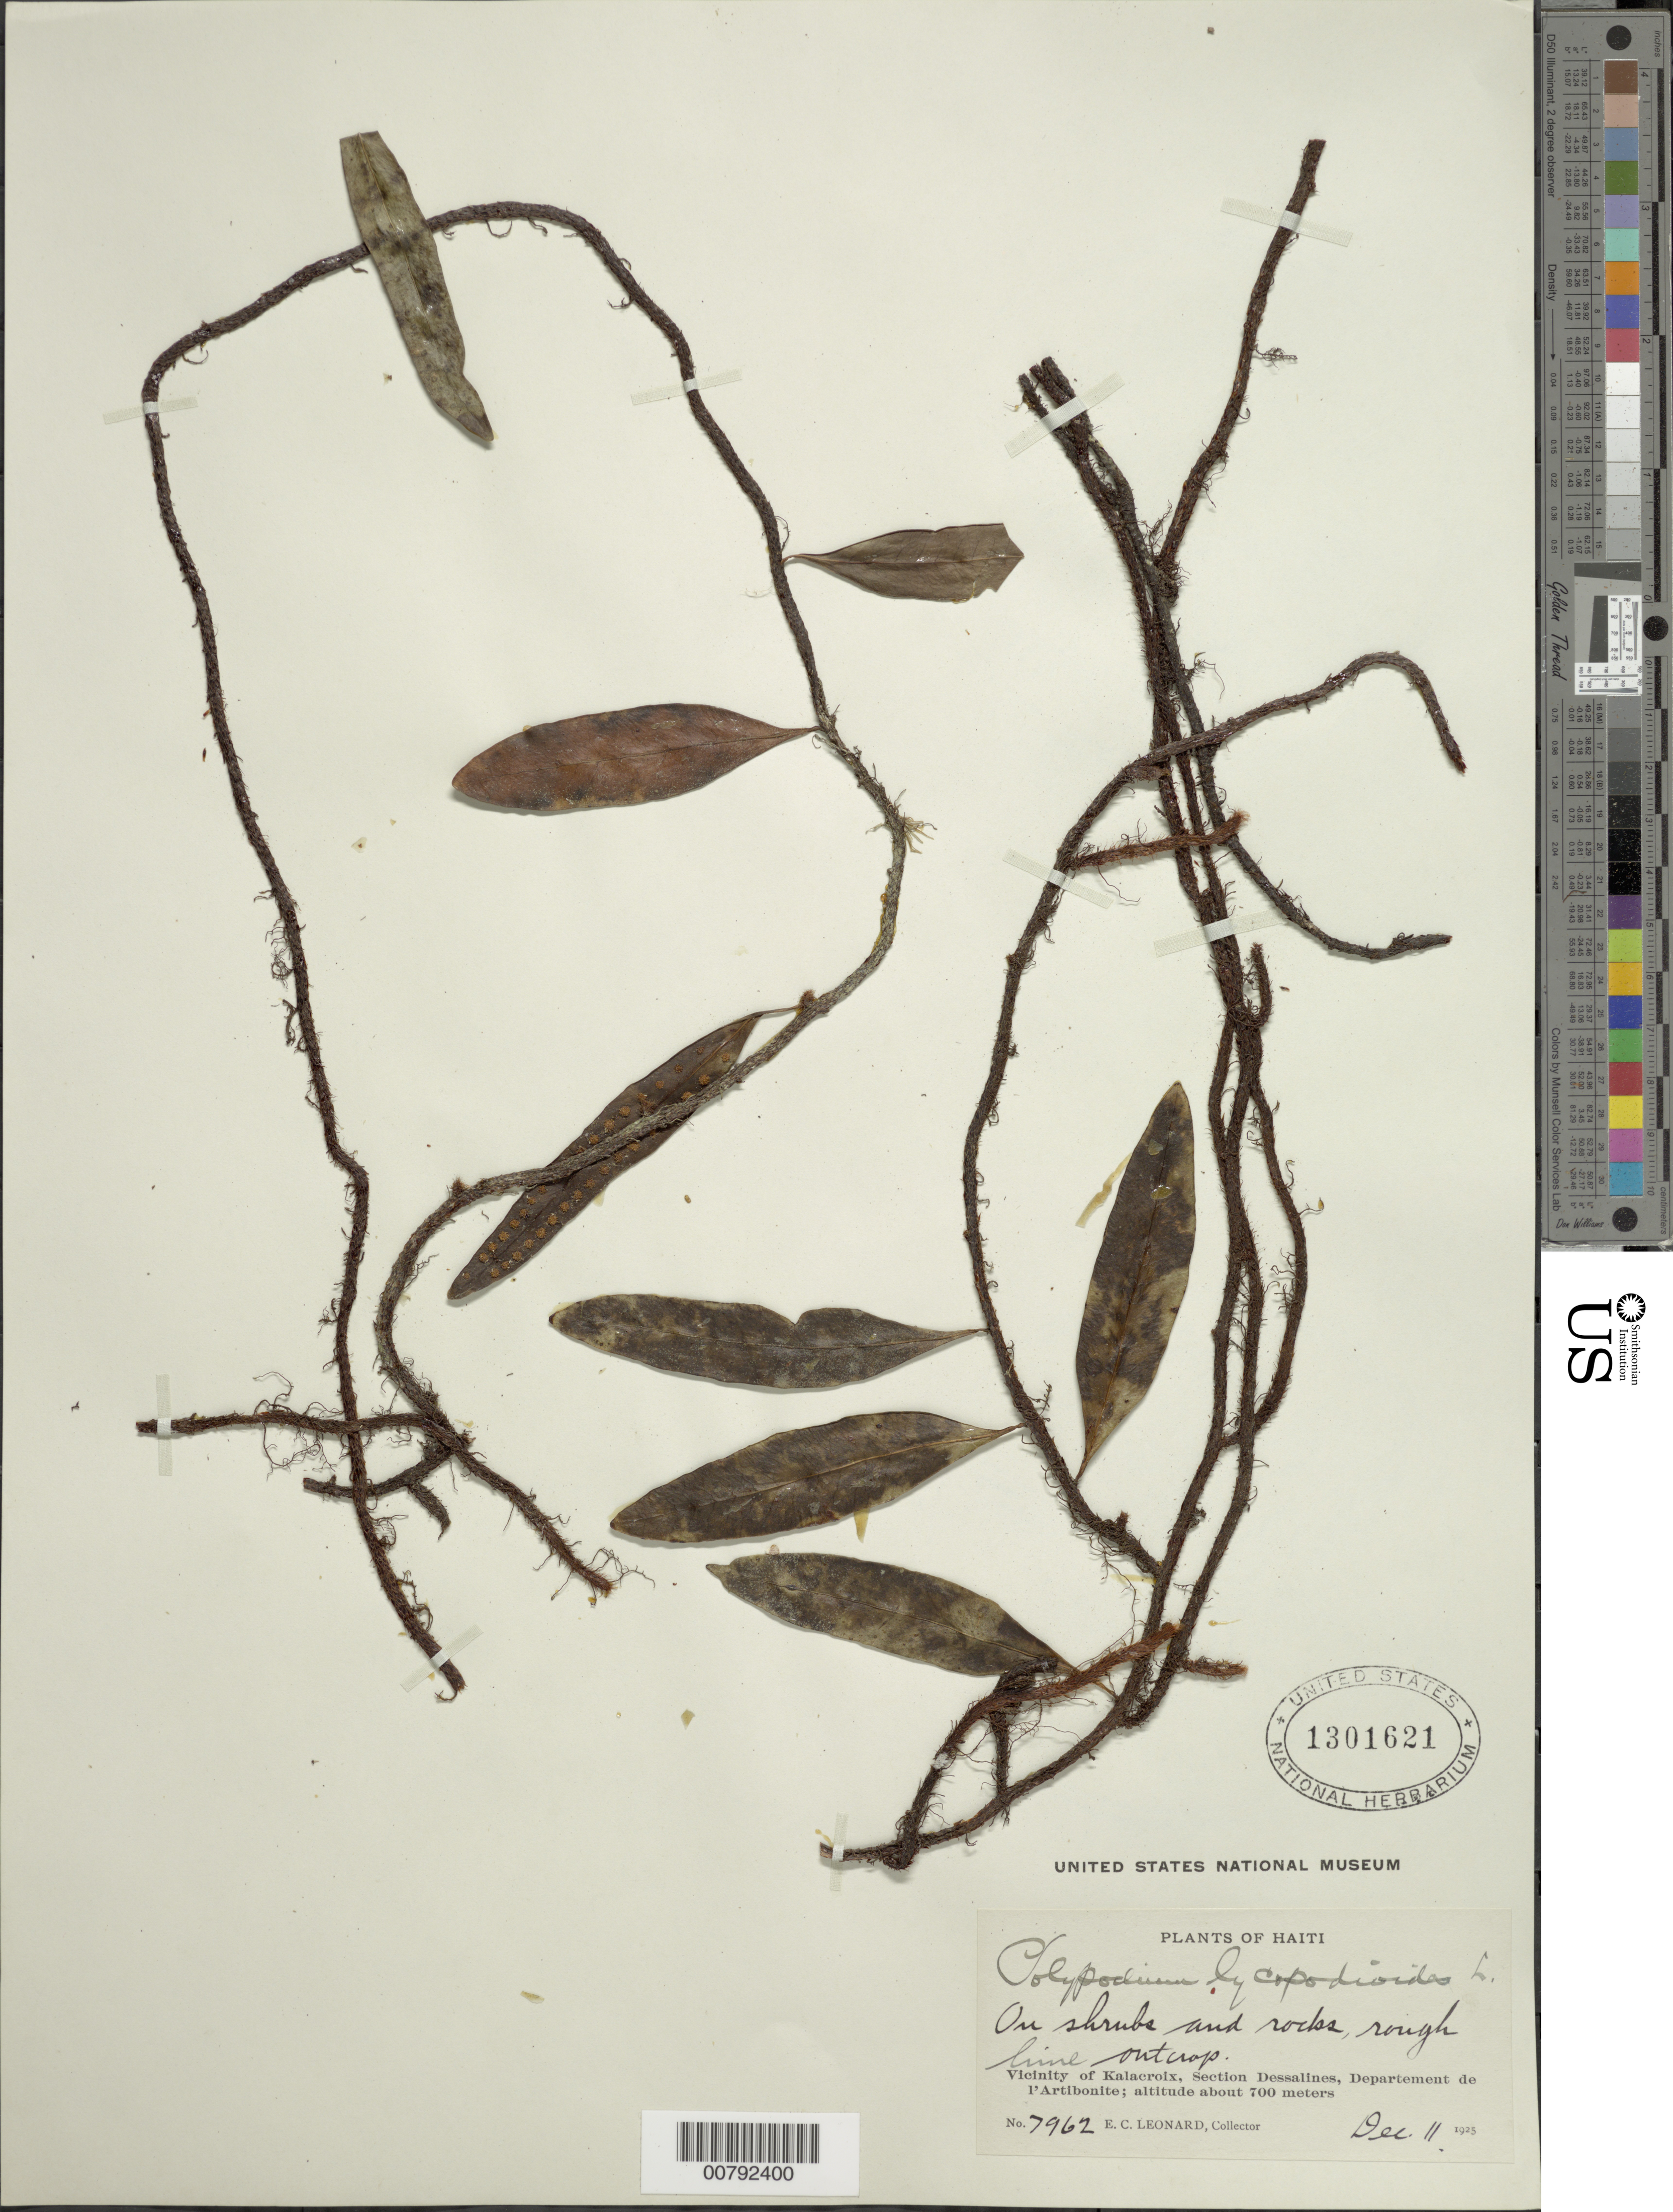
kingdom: Plantae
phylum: Tracheophyta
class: Polypodiopsida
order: Polypodiales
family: Polypodiaceae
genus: Microgramma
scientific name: Microgramma lycopodioides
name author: (L.) Copel.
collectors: E. C. Leonard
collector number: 7962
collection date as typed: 11 Dec 1925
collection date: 1925-12-11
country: Haiti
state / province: Artibonite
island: Hispaniola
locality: Kalacroix vicinity, Section Dessalines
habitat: Rough lime outcrop, on shrubs and rocks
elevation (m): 700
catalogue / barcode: US 1301621